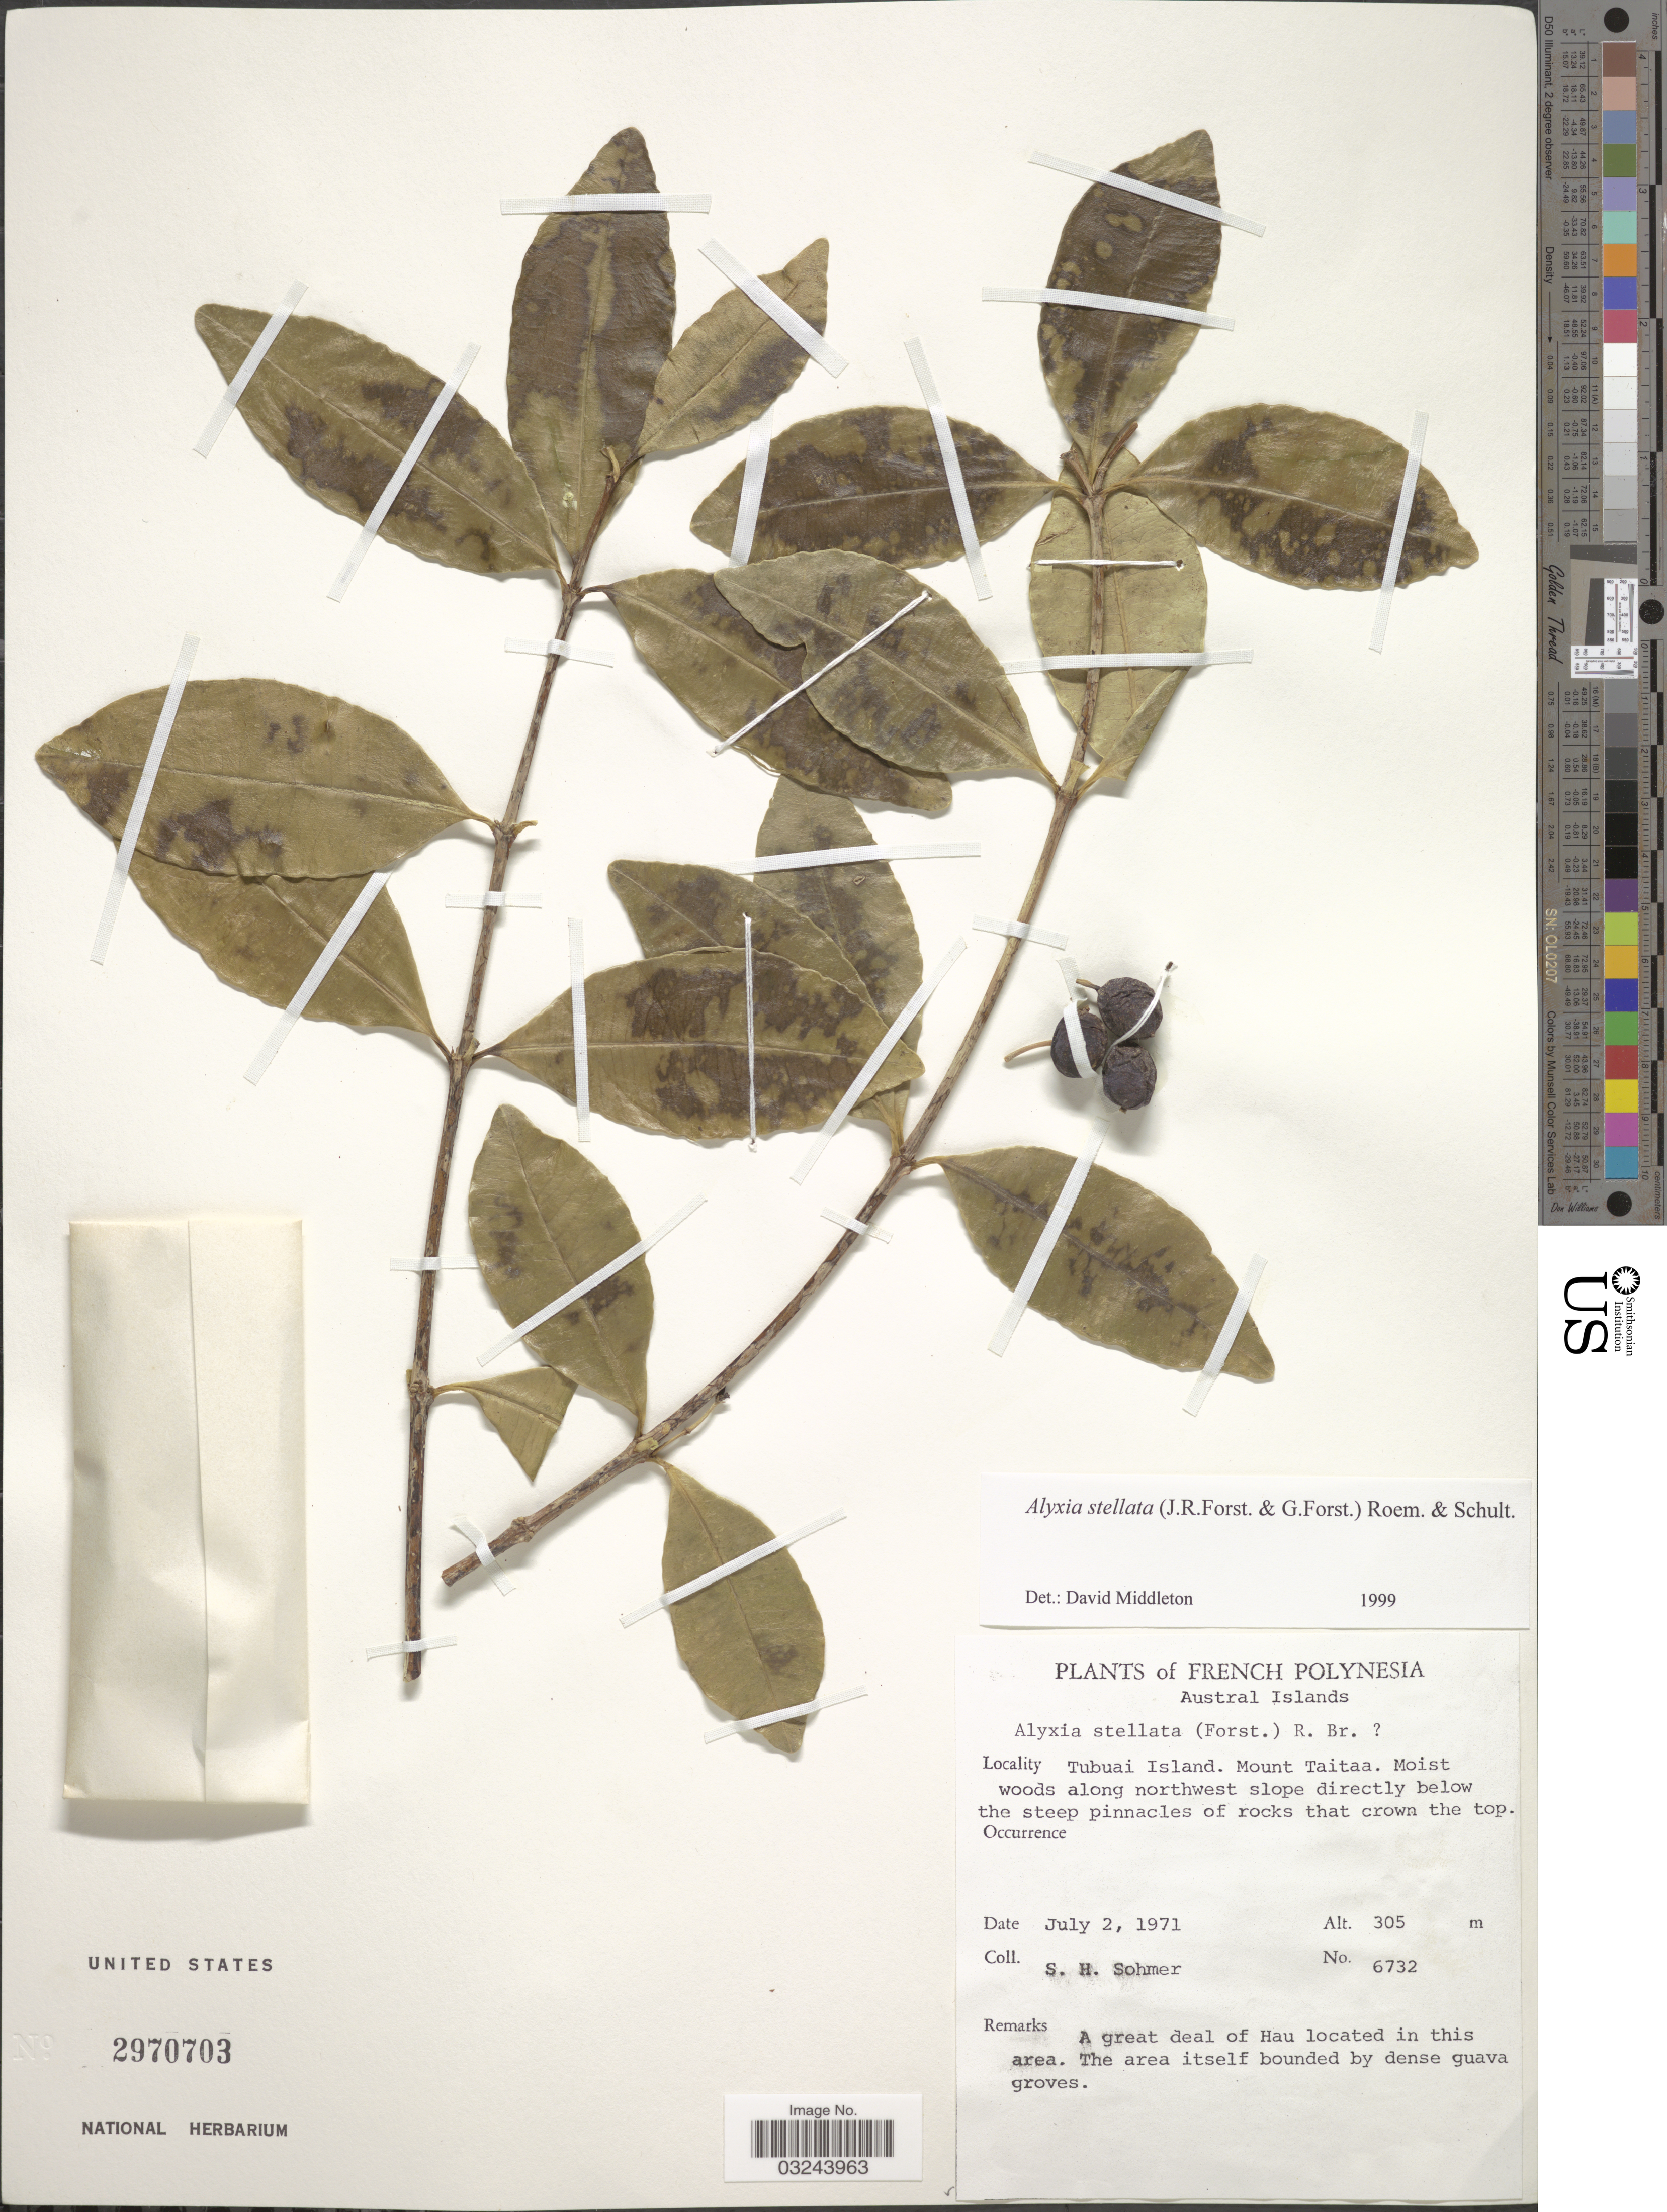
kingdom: Plantae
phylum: Tracheophyta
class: Magnoliopsida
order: Gentianales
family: Apocynaceae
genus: Alyxia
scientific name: Alyxia stellata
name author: (J.R. Forst. & G. Forst.) Roem. & Schult.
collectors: S. H. Sohmer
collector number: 6732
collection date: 1971-07-02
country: French Polynesia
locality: Austral Islands. Tubuai Island. Mount Taitaa.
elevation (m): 305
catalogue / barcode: US 2970703